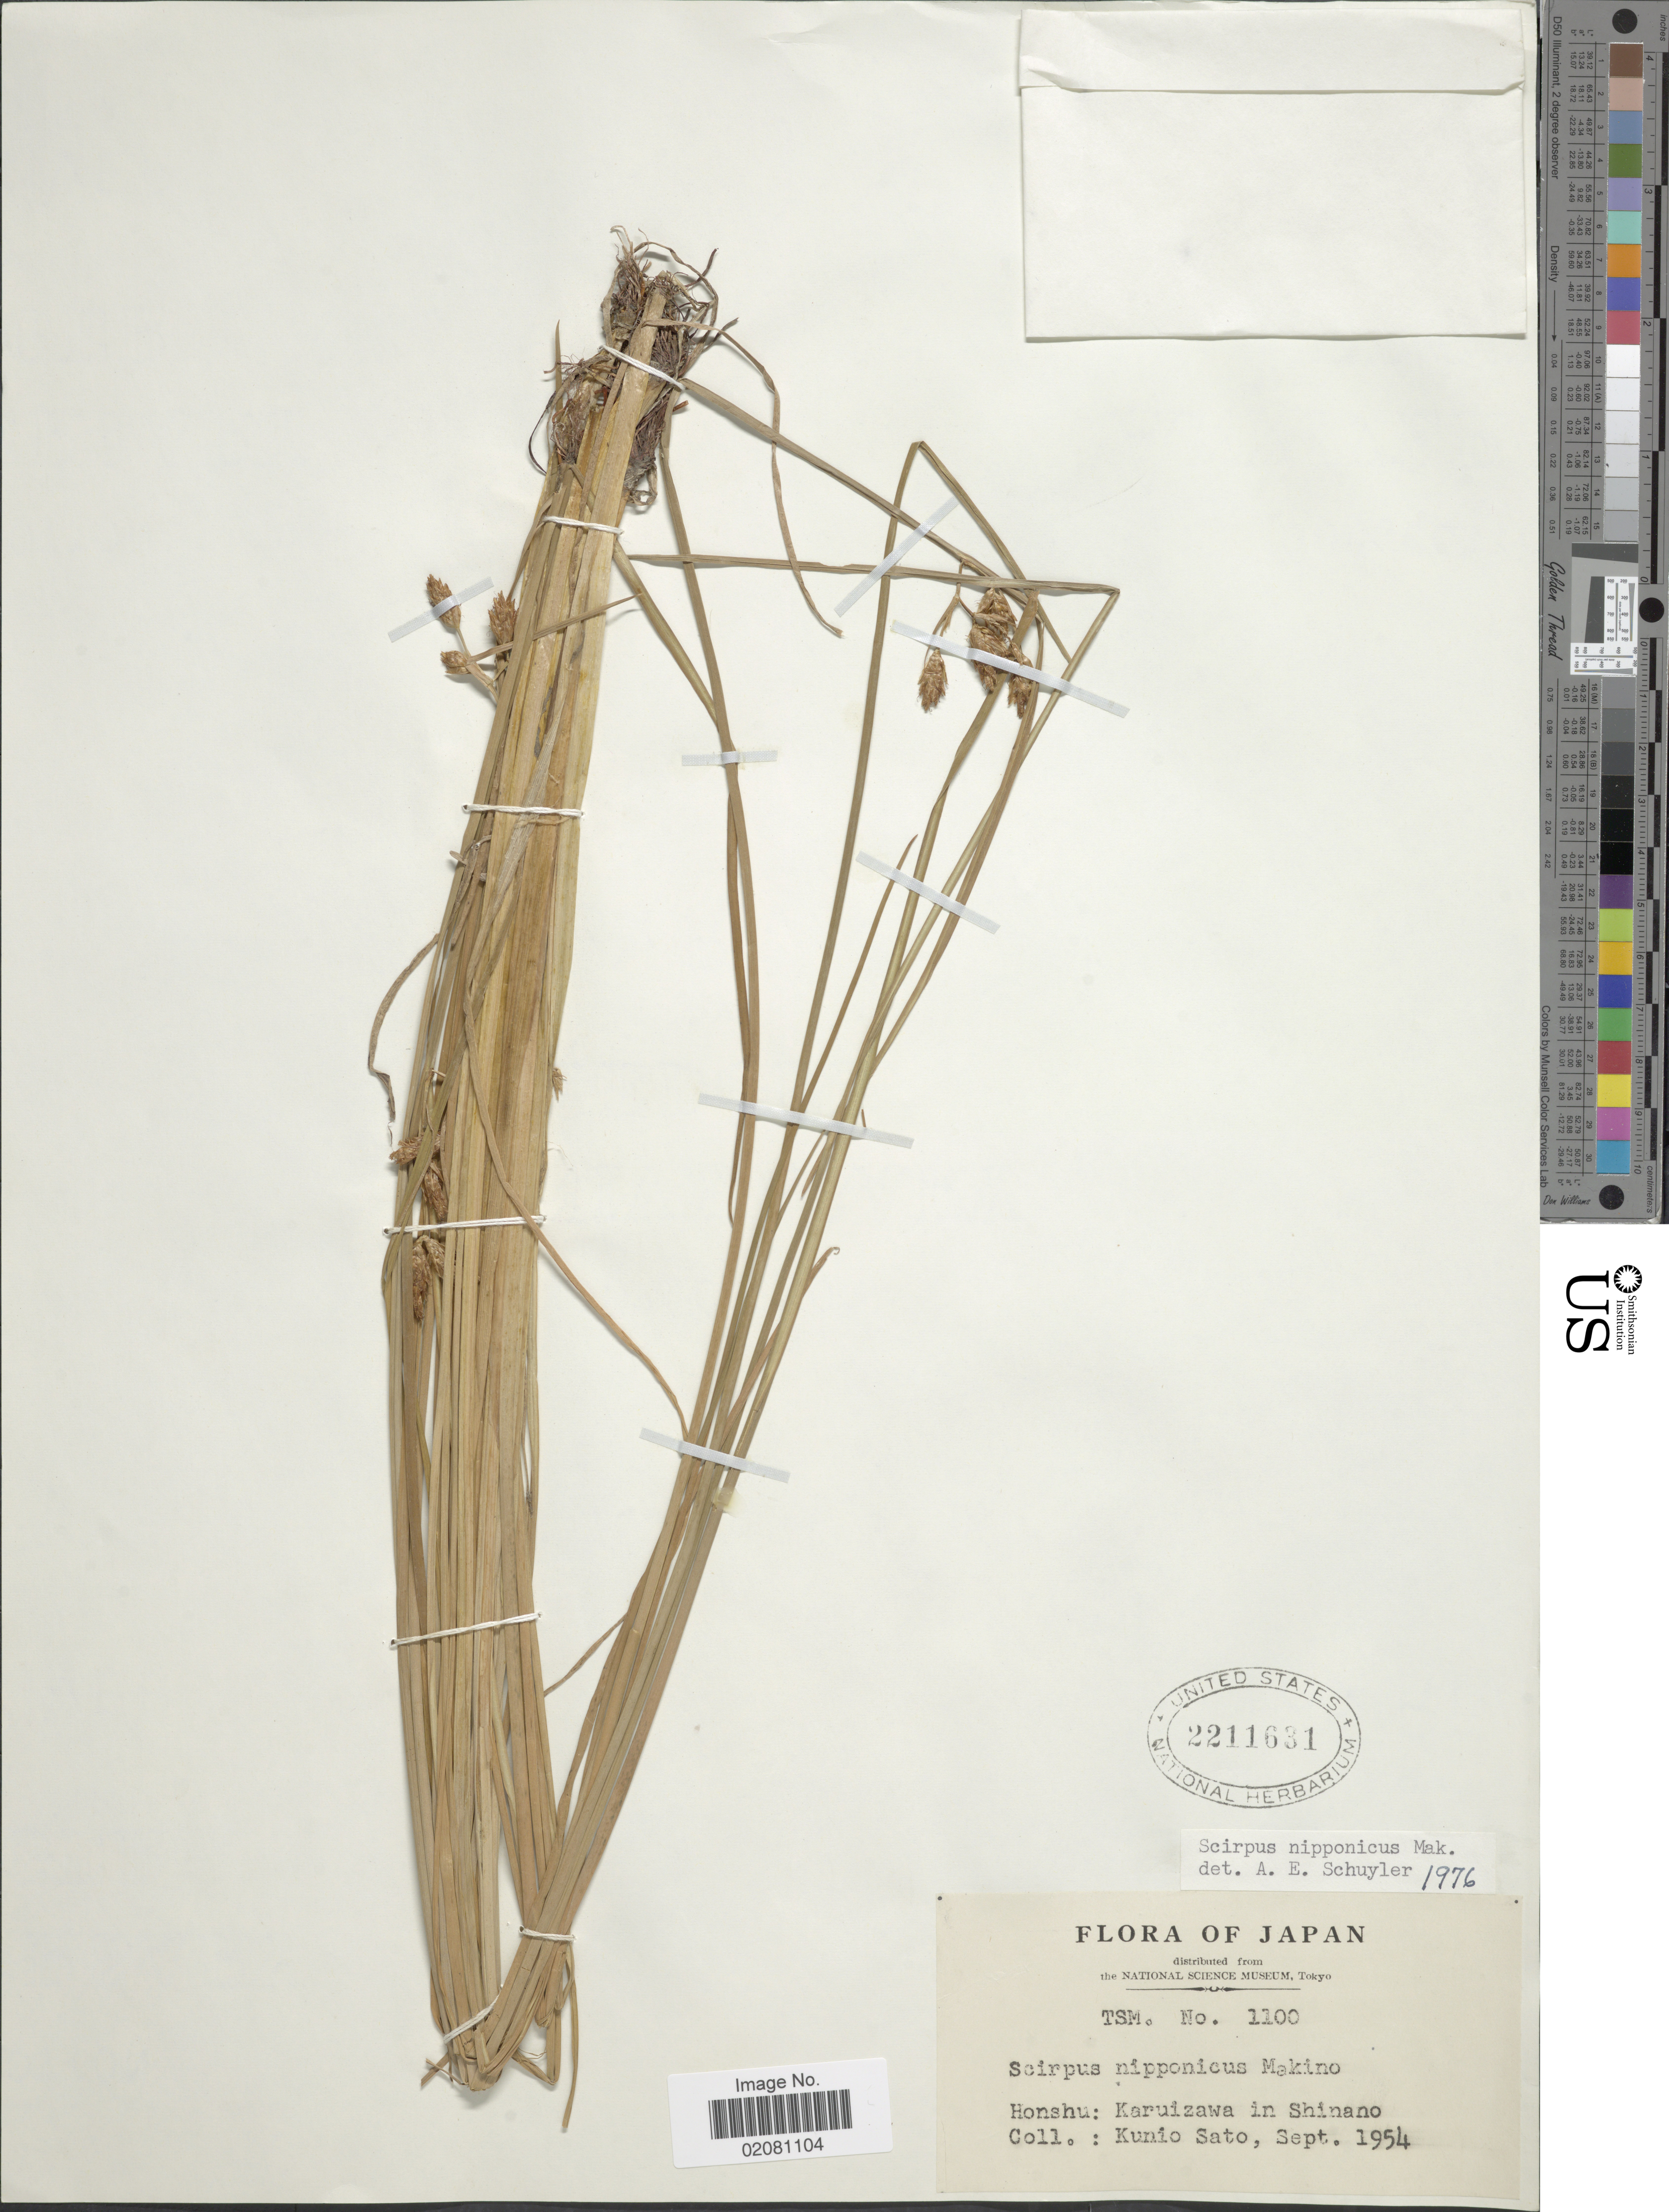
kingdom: Plantae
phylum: Tracheophyta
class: Liliopsida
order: Poales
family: Cyperaceae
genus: Schoenoplectus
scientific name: Schoenoplectus nipponicus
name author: (Makino) Soják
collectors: K. Satio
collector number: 1100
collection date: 1954-09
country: Japan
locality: Japan, Honshu: Karuizawa in Shinano.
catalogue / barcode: US 2211631